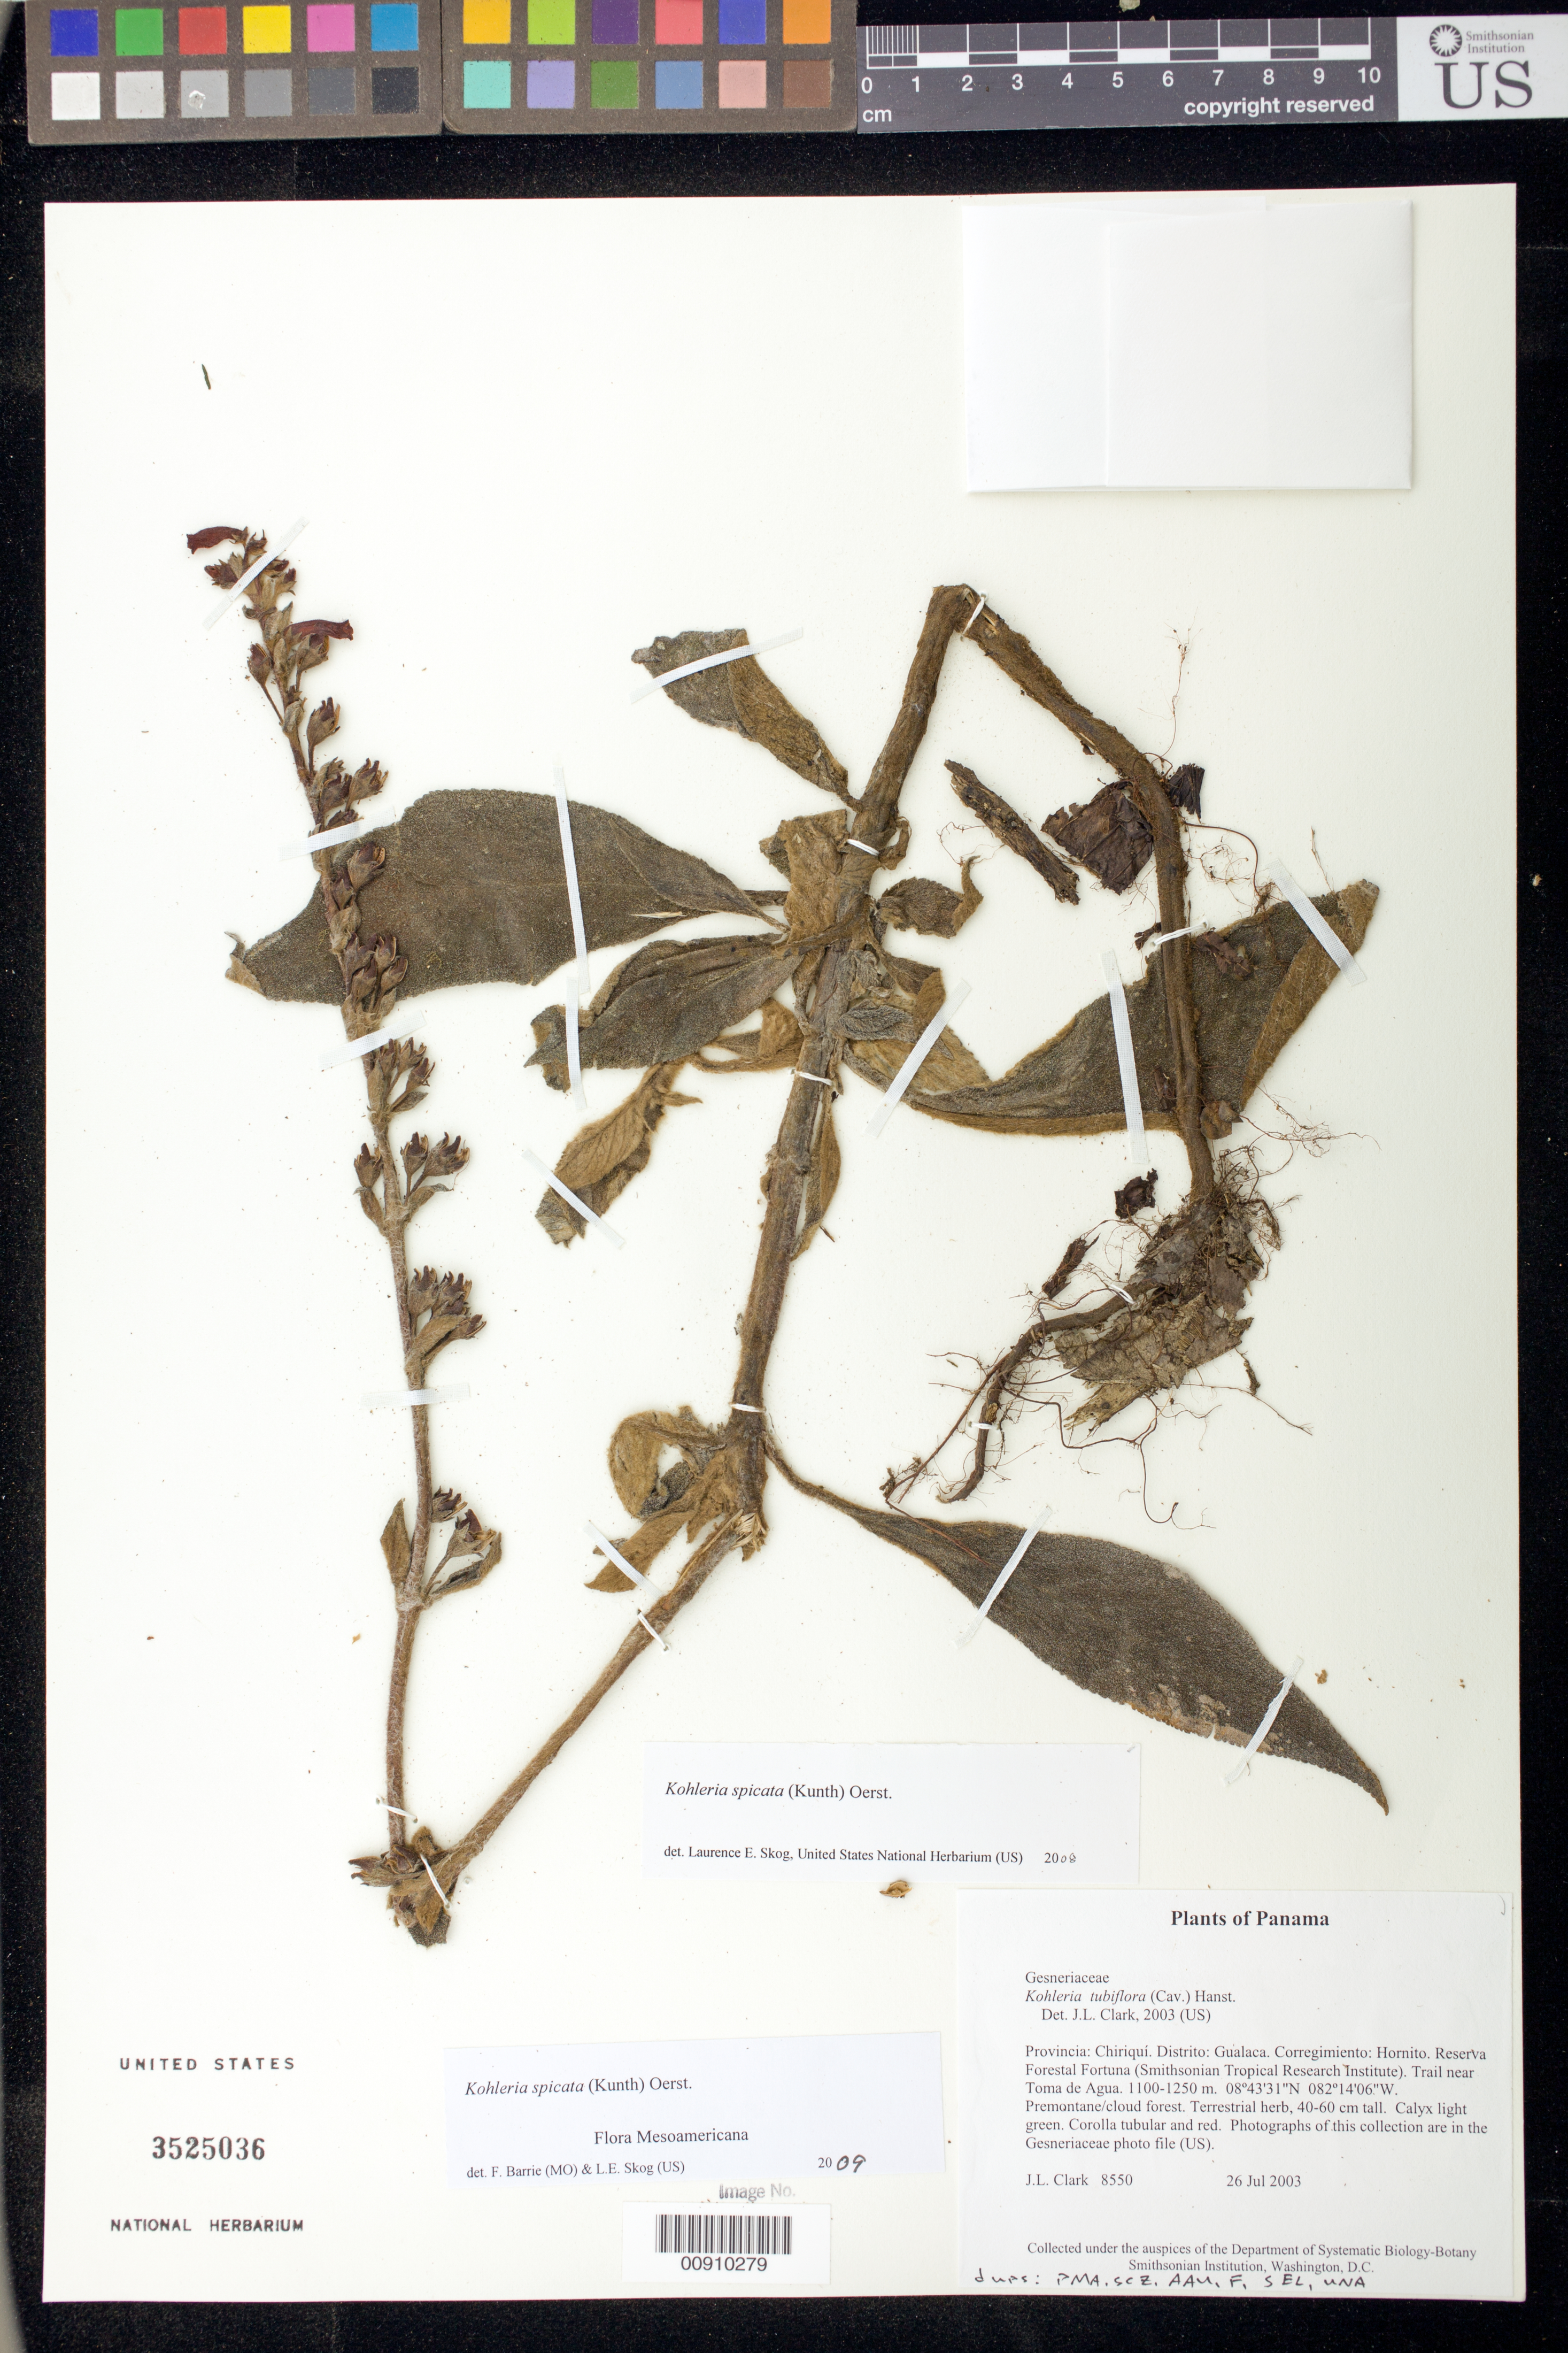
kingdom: Plantae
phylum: Tracheophyta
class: Magnoliopsida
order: Lamiales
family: Gesneriaceae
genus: Kohleria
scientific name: Kohleria spicata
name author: (Kunth) Oerst.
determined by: Skog, Laurence E.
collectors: J. L. Clark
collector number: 8550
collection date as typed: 26 Jul 2003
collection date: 2003-07-26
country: Panama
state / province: Chiriquí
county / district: Gualaca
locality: Gualaca. Corregimiento: Hornito. Reserva Forestal Fortuna (Smithsonian Tropical Research Institute). Trail near Toma de Agua.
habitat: Premontane/cloud forest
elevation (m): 1100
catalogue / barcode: US 3525036